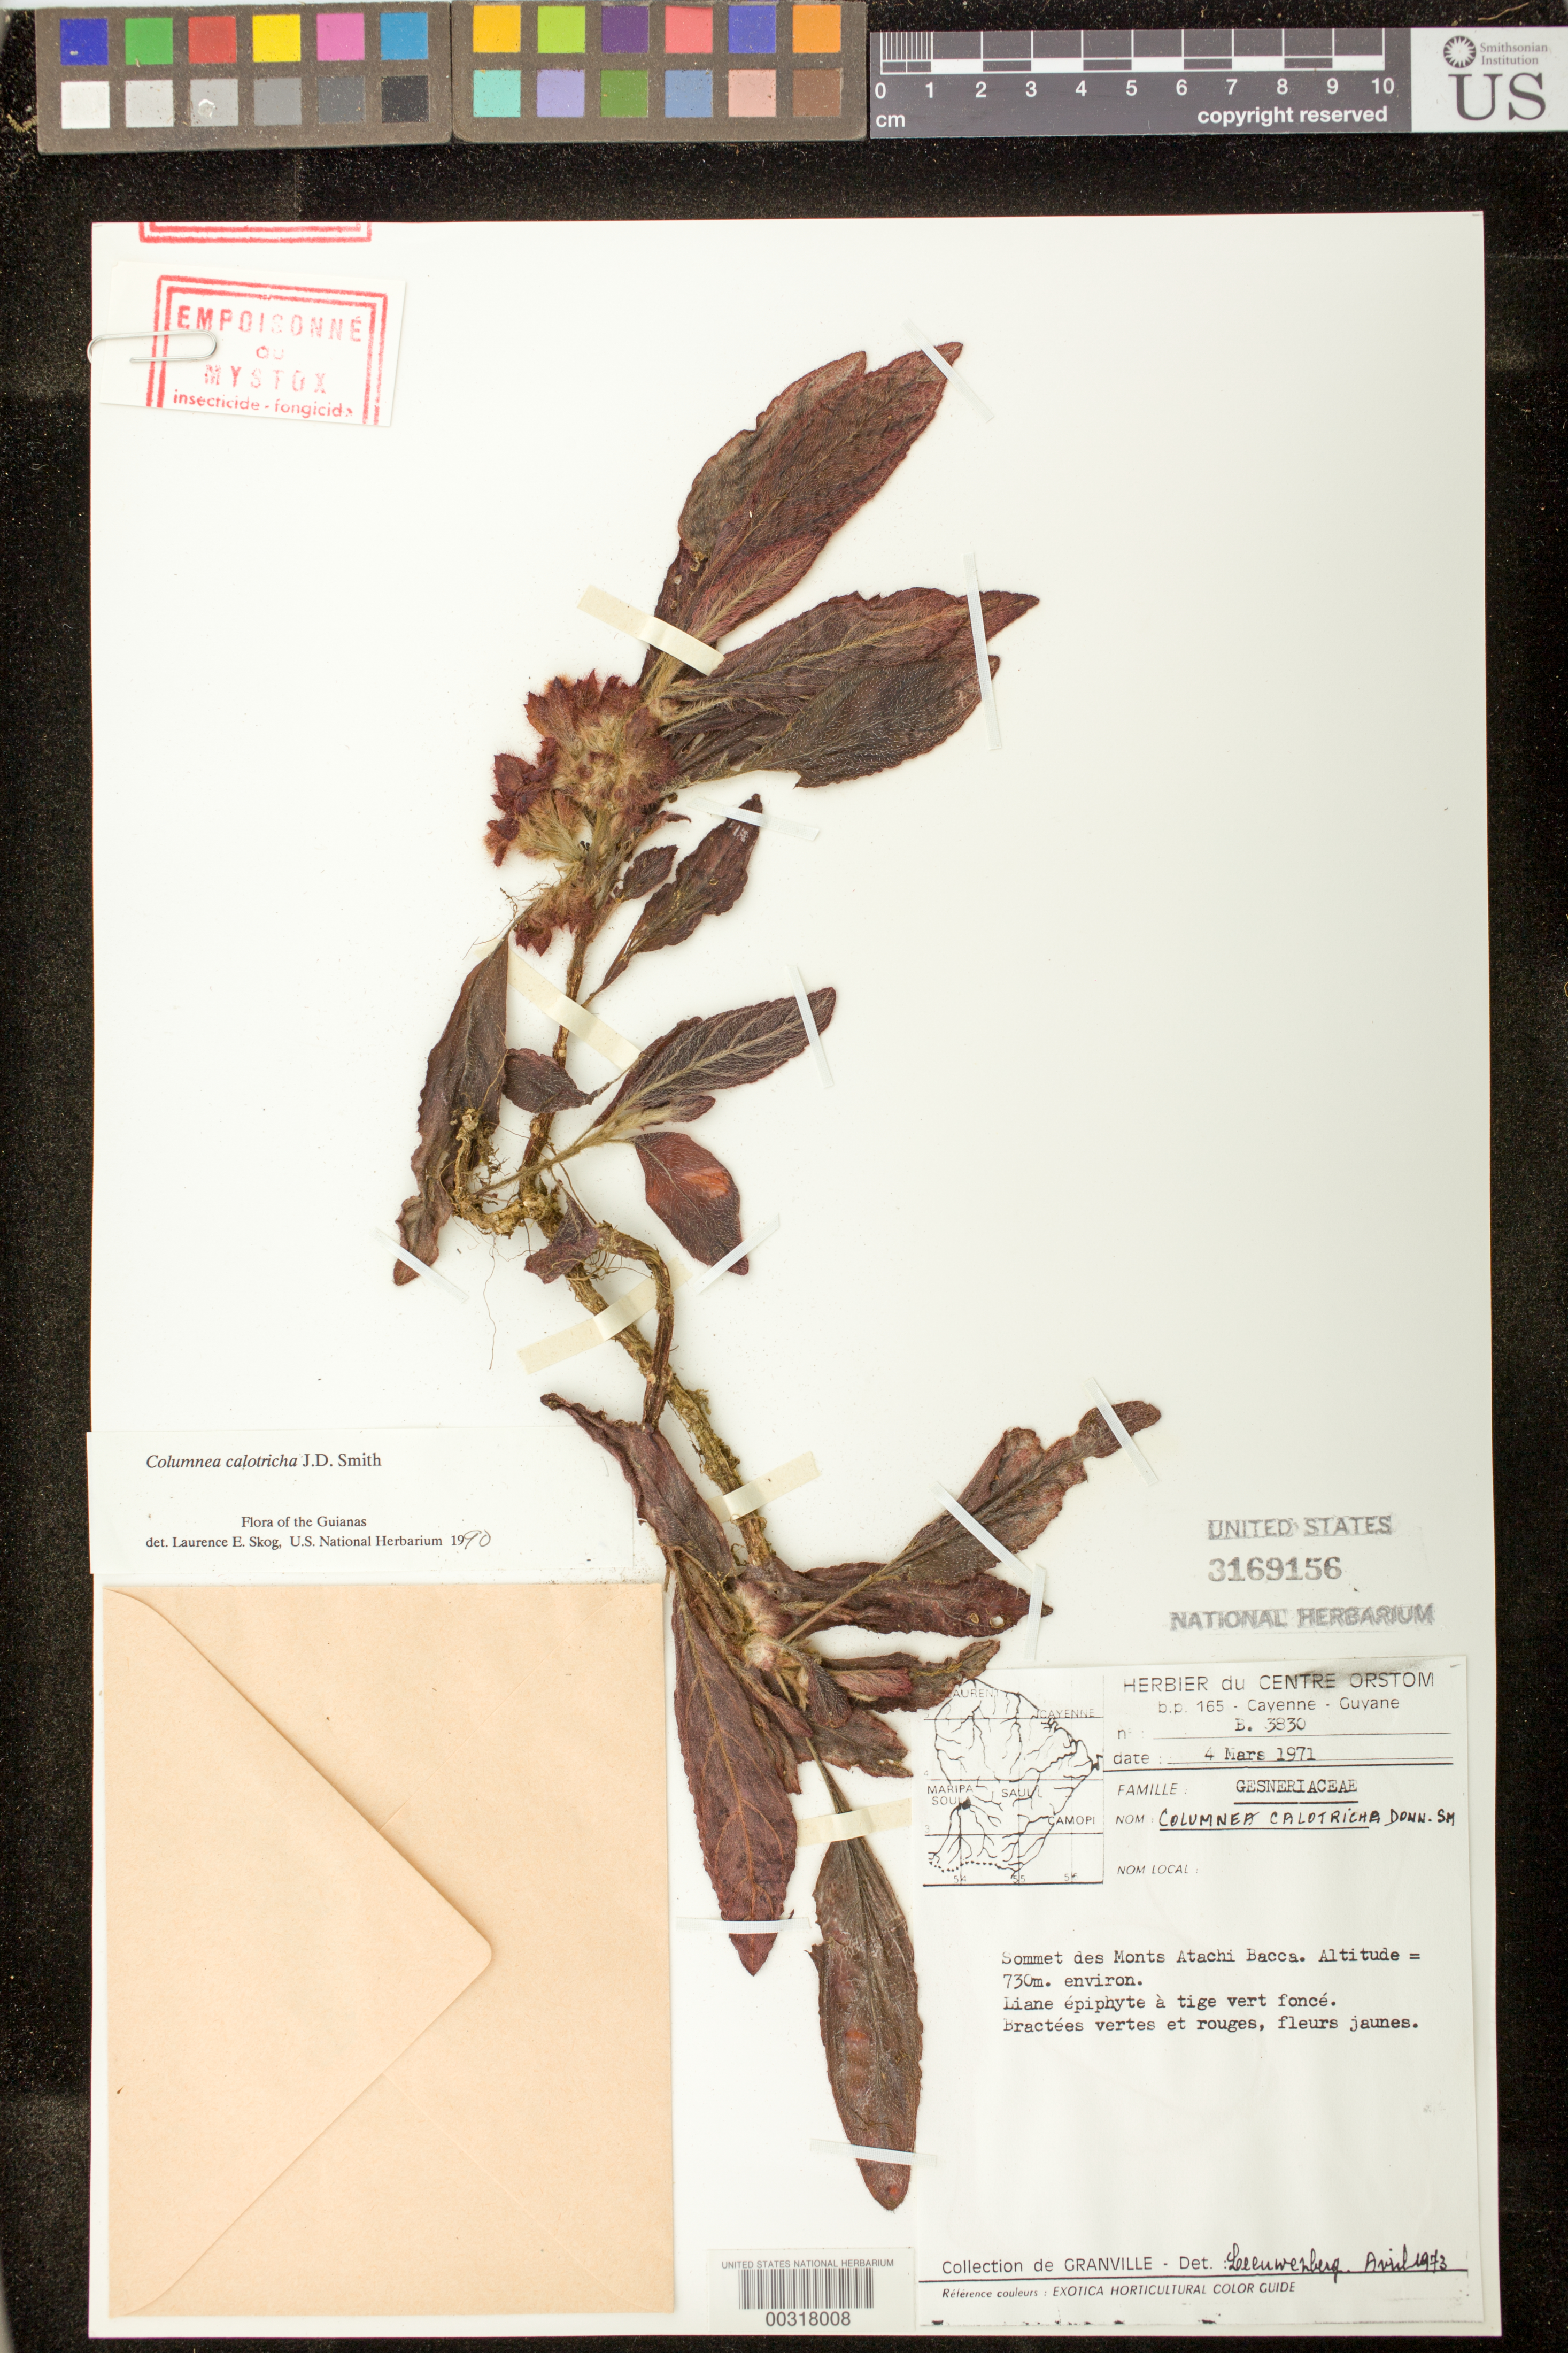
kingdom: Plantae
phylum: Tracheophyta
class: Magnoliopsida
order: Lamiales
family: Gesneriaceae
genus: Columnea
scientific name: Columnea calotricha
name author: Donn. Sm.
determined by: Skog, Laurence E.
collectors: J.-J. de Granville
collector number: B 3830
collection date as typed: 04 Mar 1971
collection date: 1971-03-04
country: French Guiana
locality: Sommet des Monts Atachi Bacca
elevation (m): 730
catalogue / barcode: US 3169156